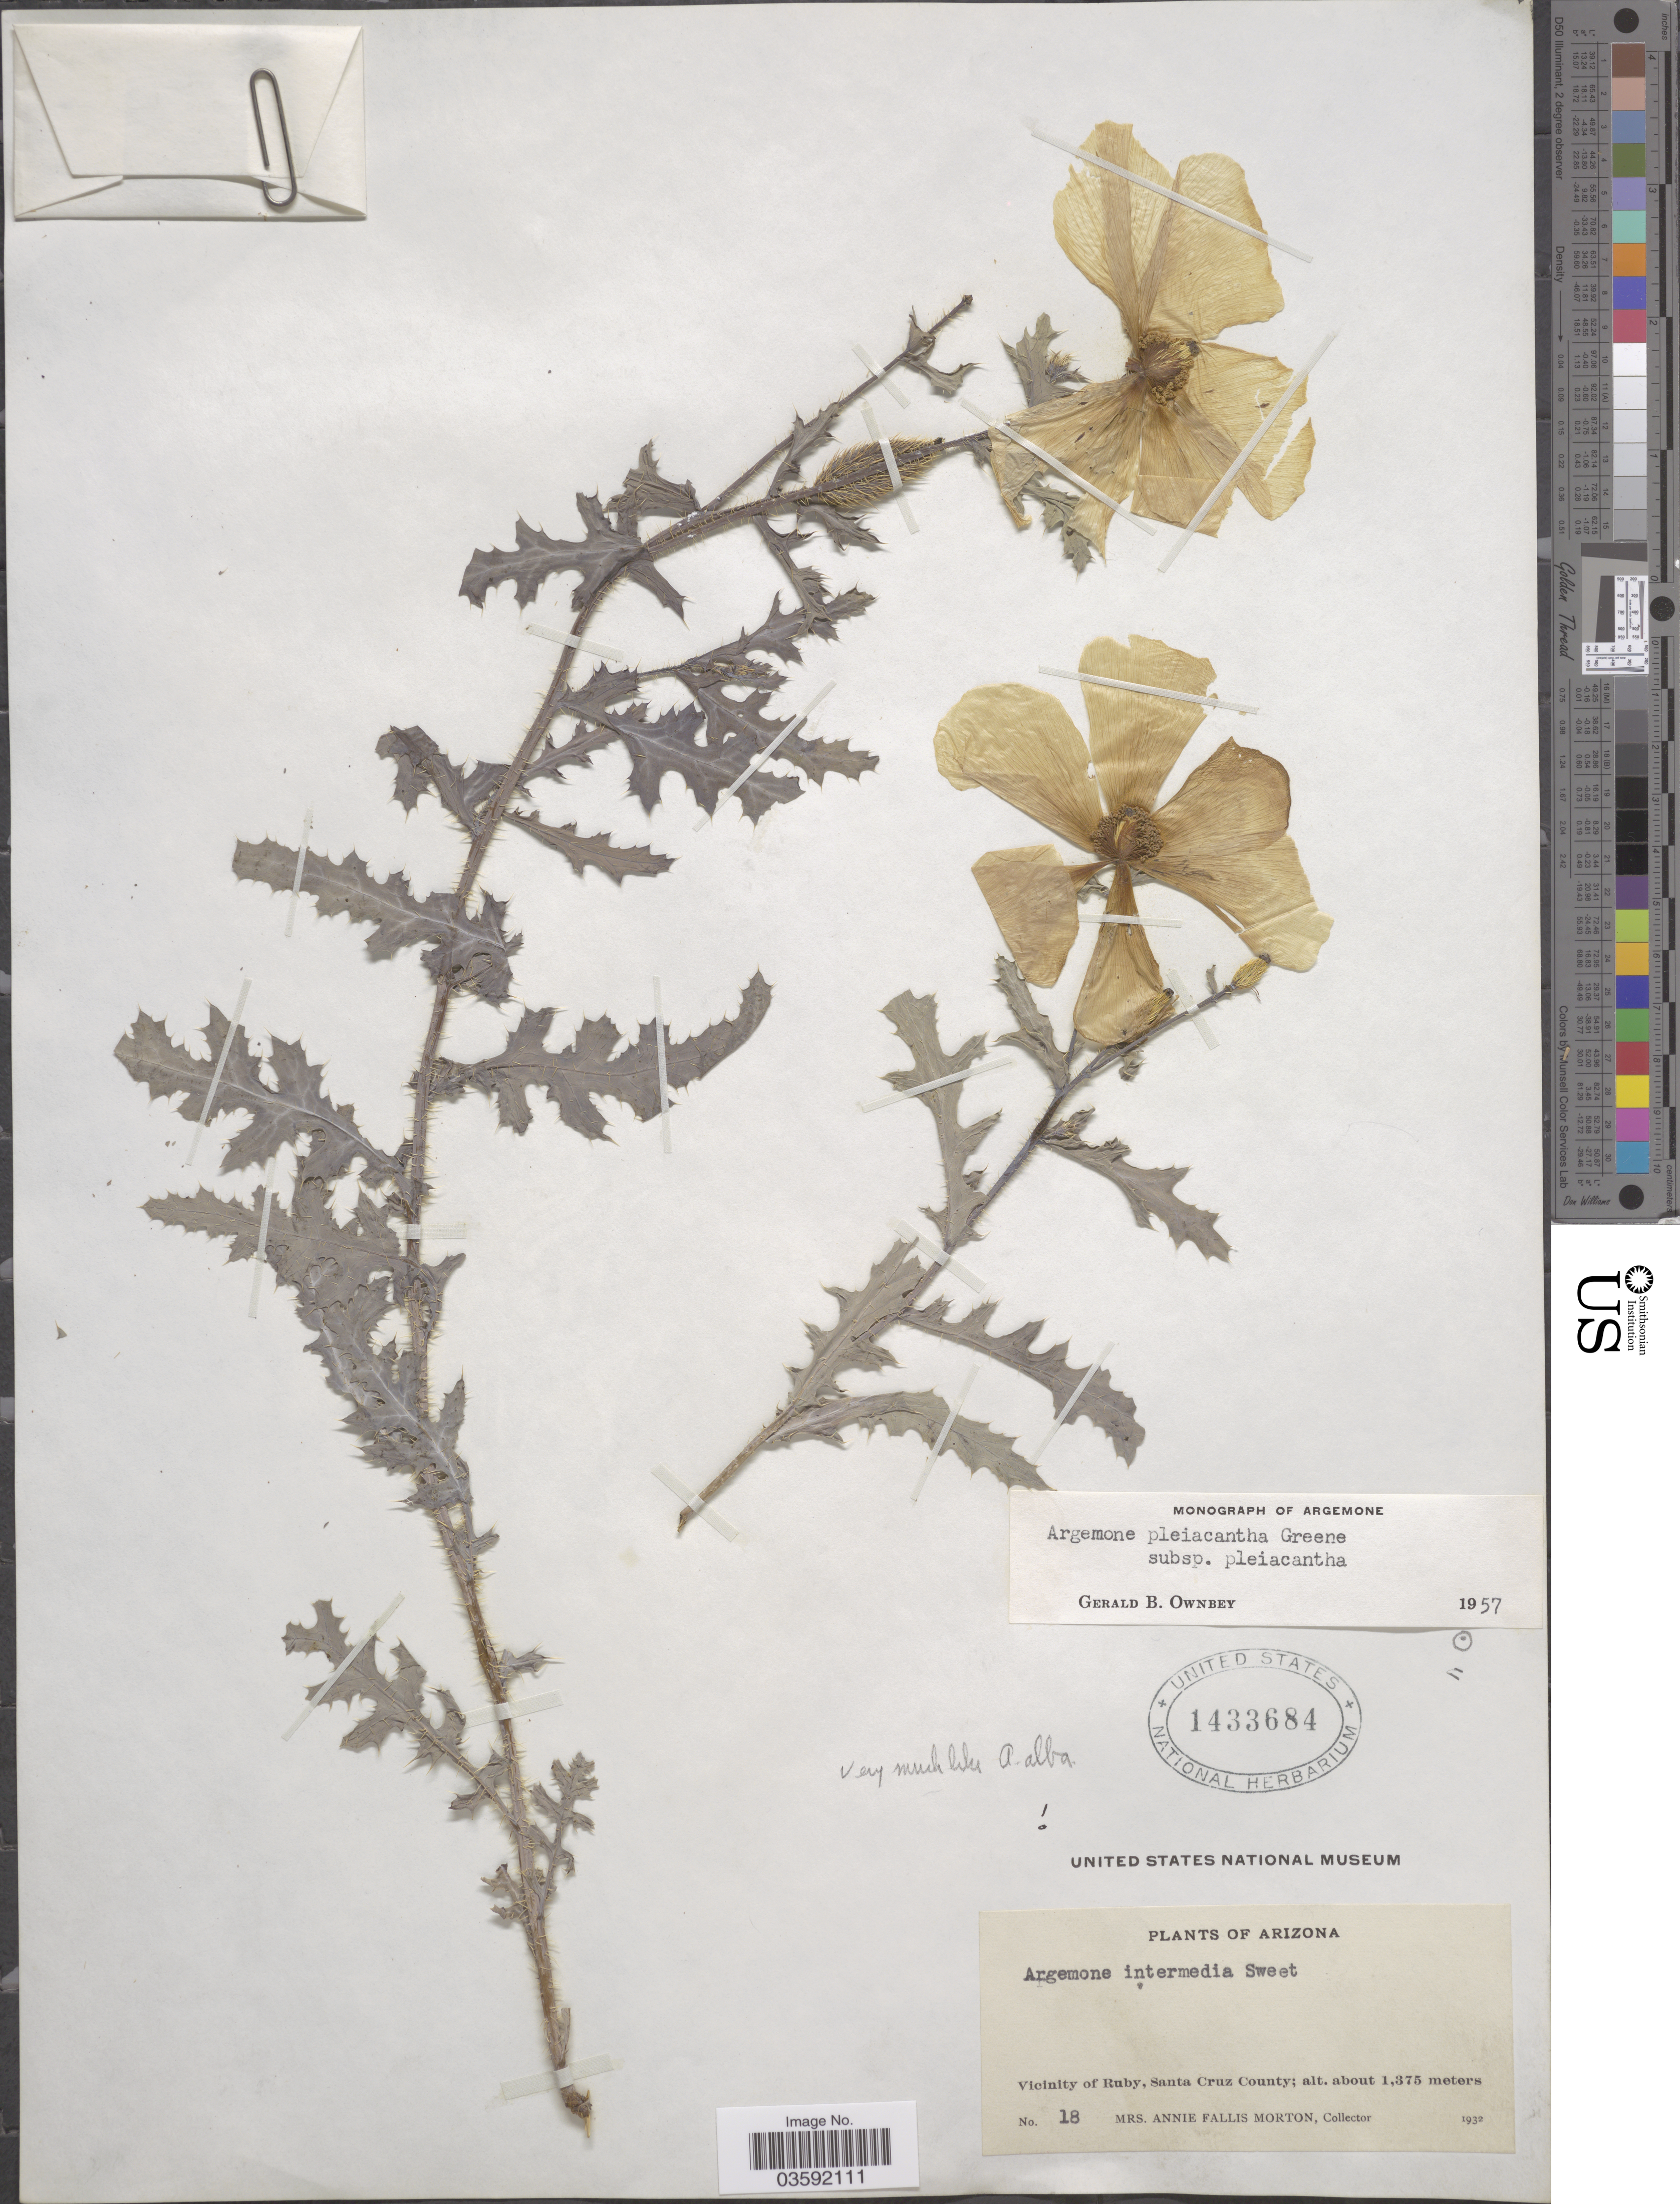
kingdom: Plantae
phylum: Tracheophyta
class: Magnoliopsida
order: Ranunculales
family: Papaveraceae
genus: Argemone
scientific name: Argemone pleiacantha subsp. pleiacantha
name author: Greene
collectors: A. F. Morton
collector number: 18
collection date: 1932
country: United States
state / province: Arizona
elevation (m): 1375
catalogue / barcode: US 1433684